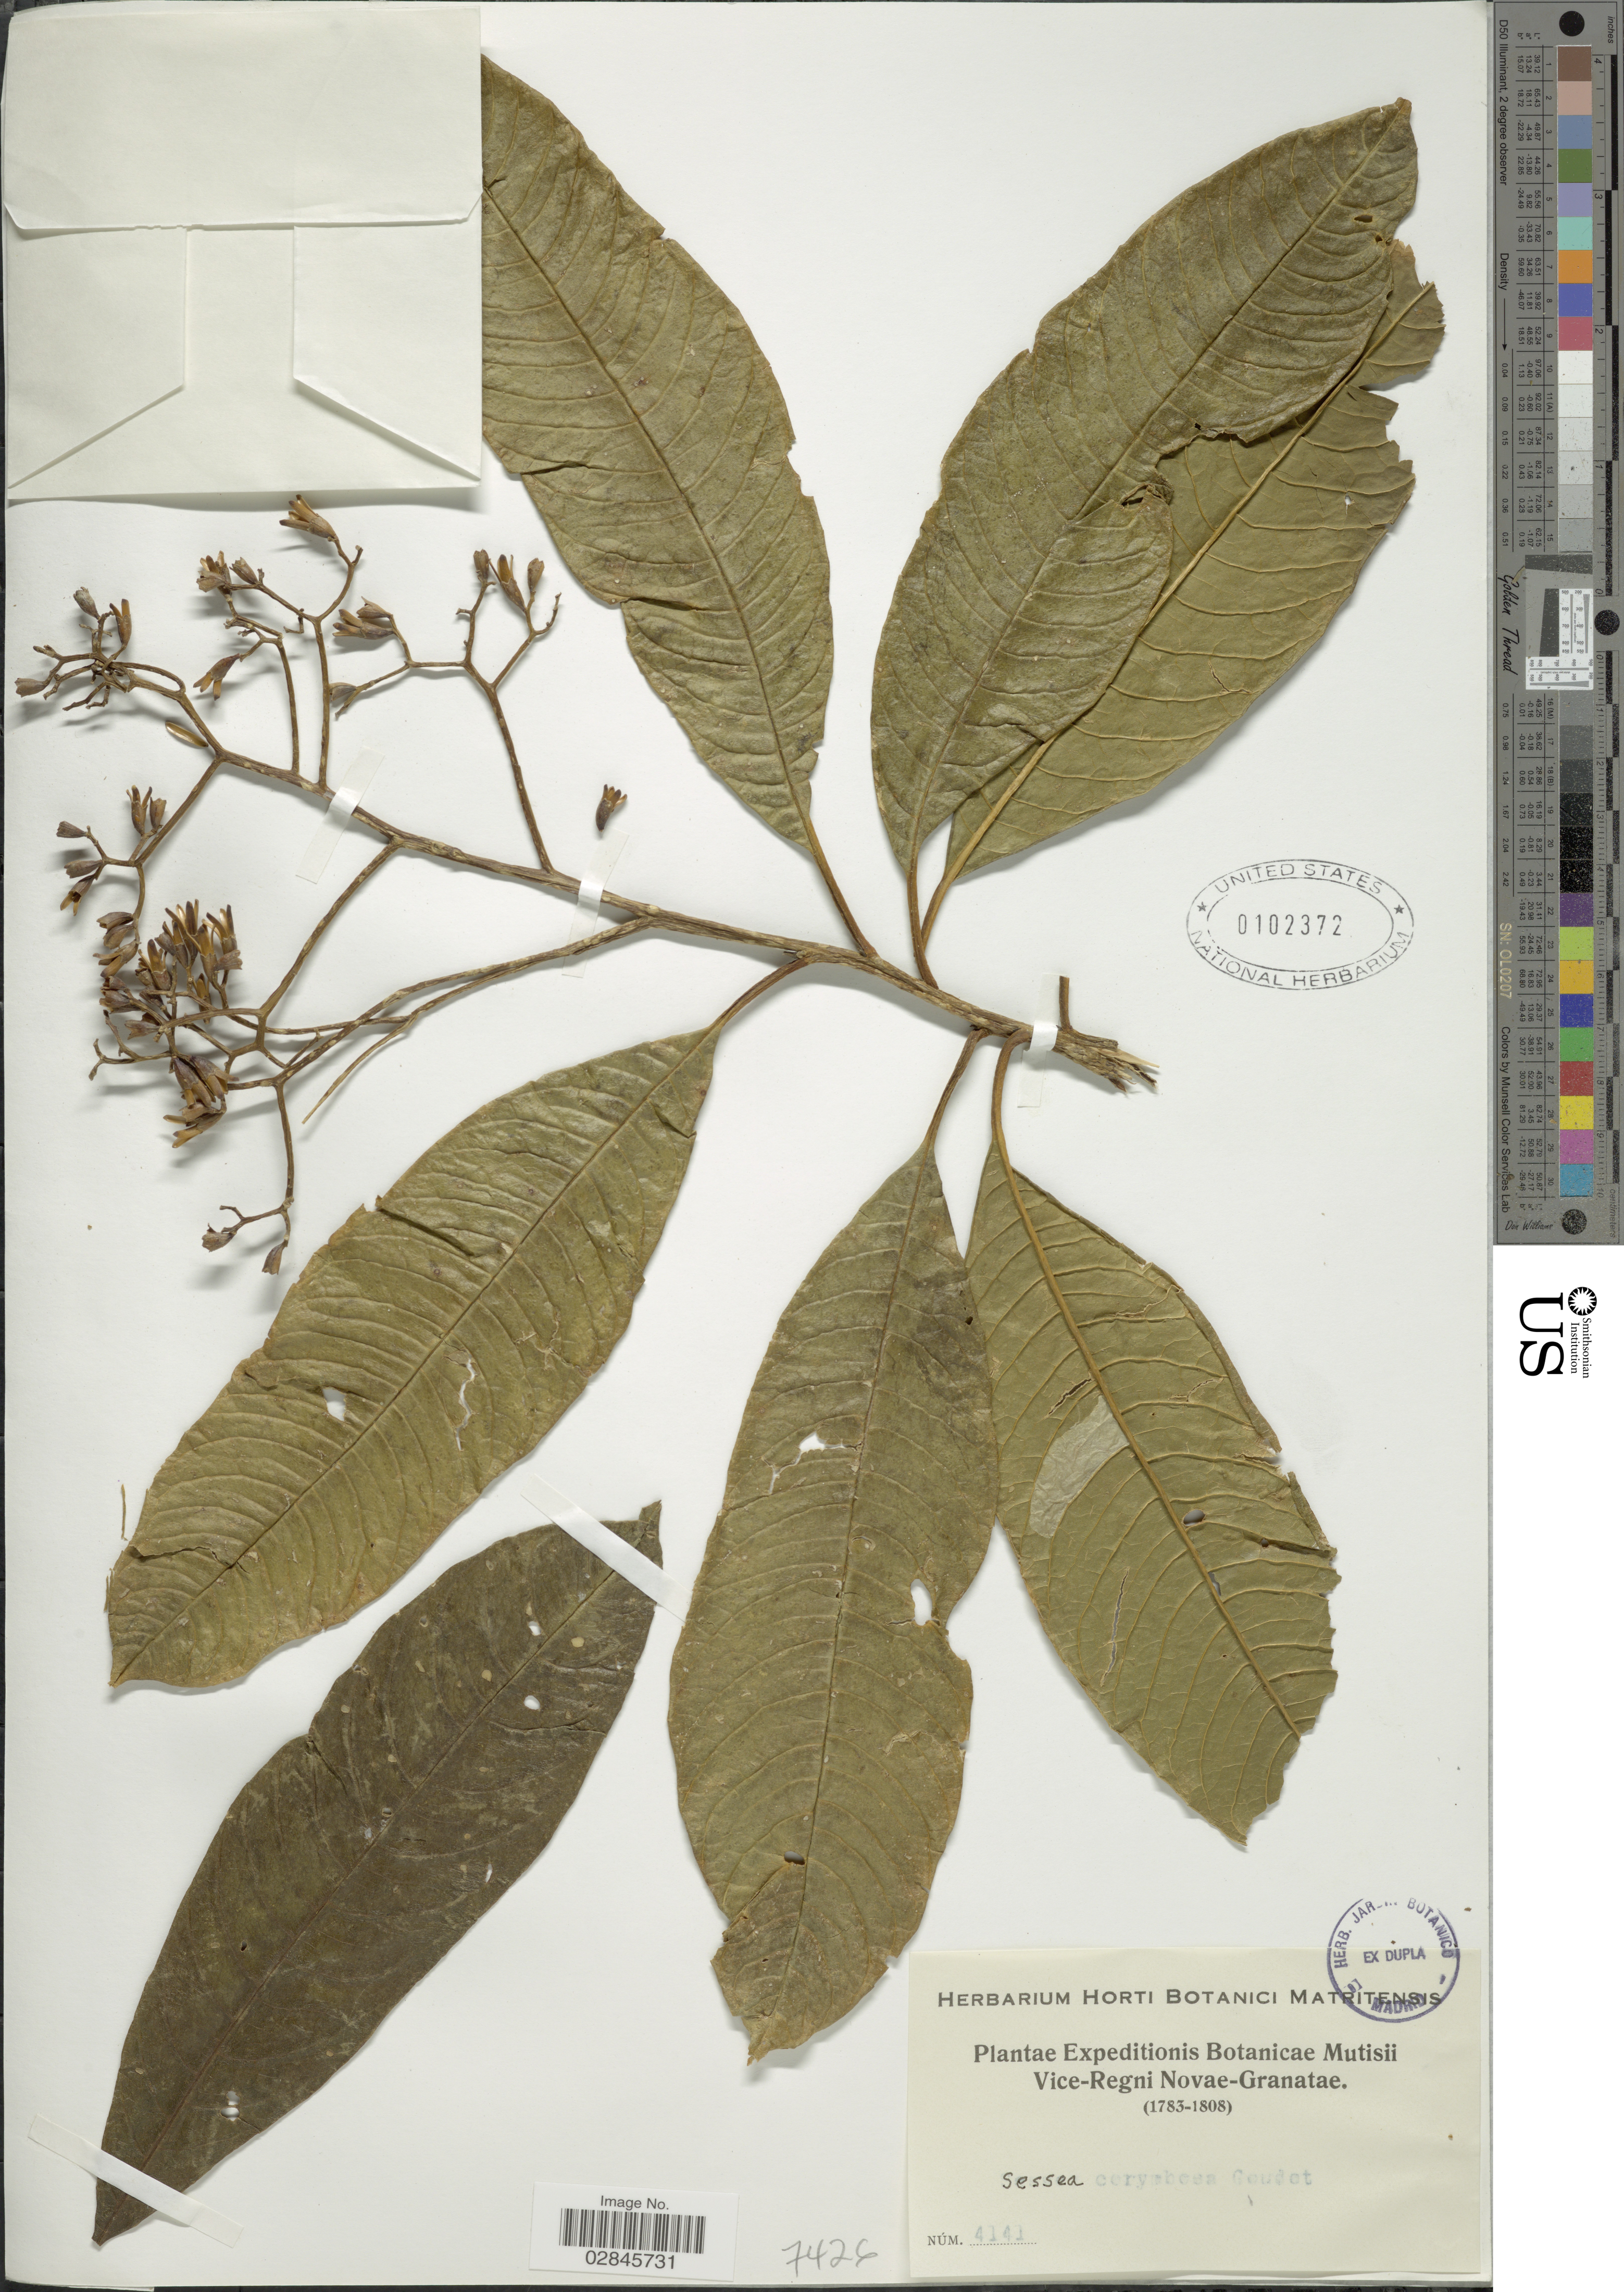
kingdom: Plantae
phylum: Tracheophyta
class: Magnoliopsida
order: Solanales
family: Solanaceae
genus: Sessea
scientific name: Sessea corymbiflora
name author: Goudot ex R. Taylor & R. Phillips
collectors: Expeditions Botanicae Mutisii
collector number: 4141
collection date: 1783/1808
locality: Regni Novae-Granatae.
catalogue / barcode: US 102372